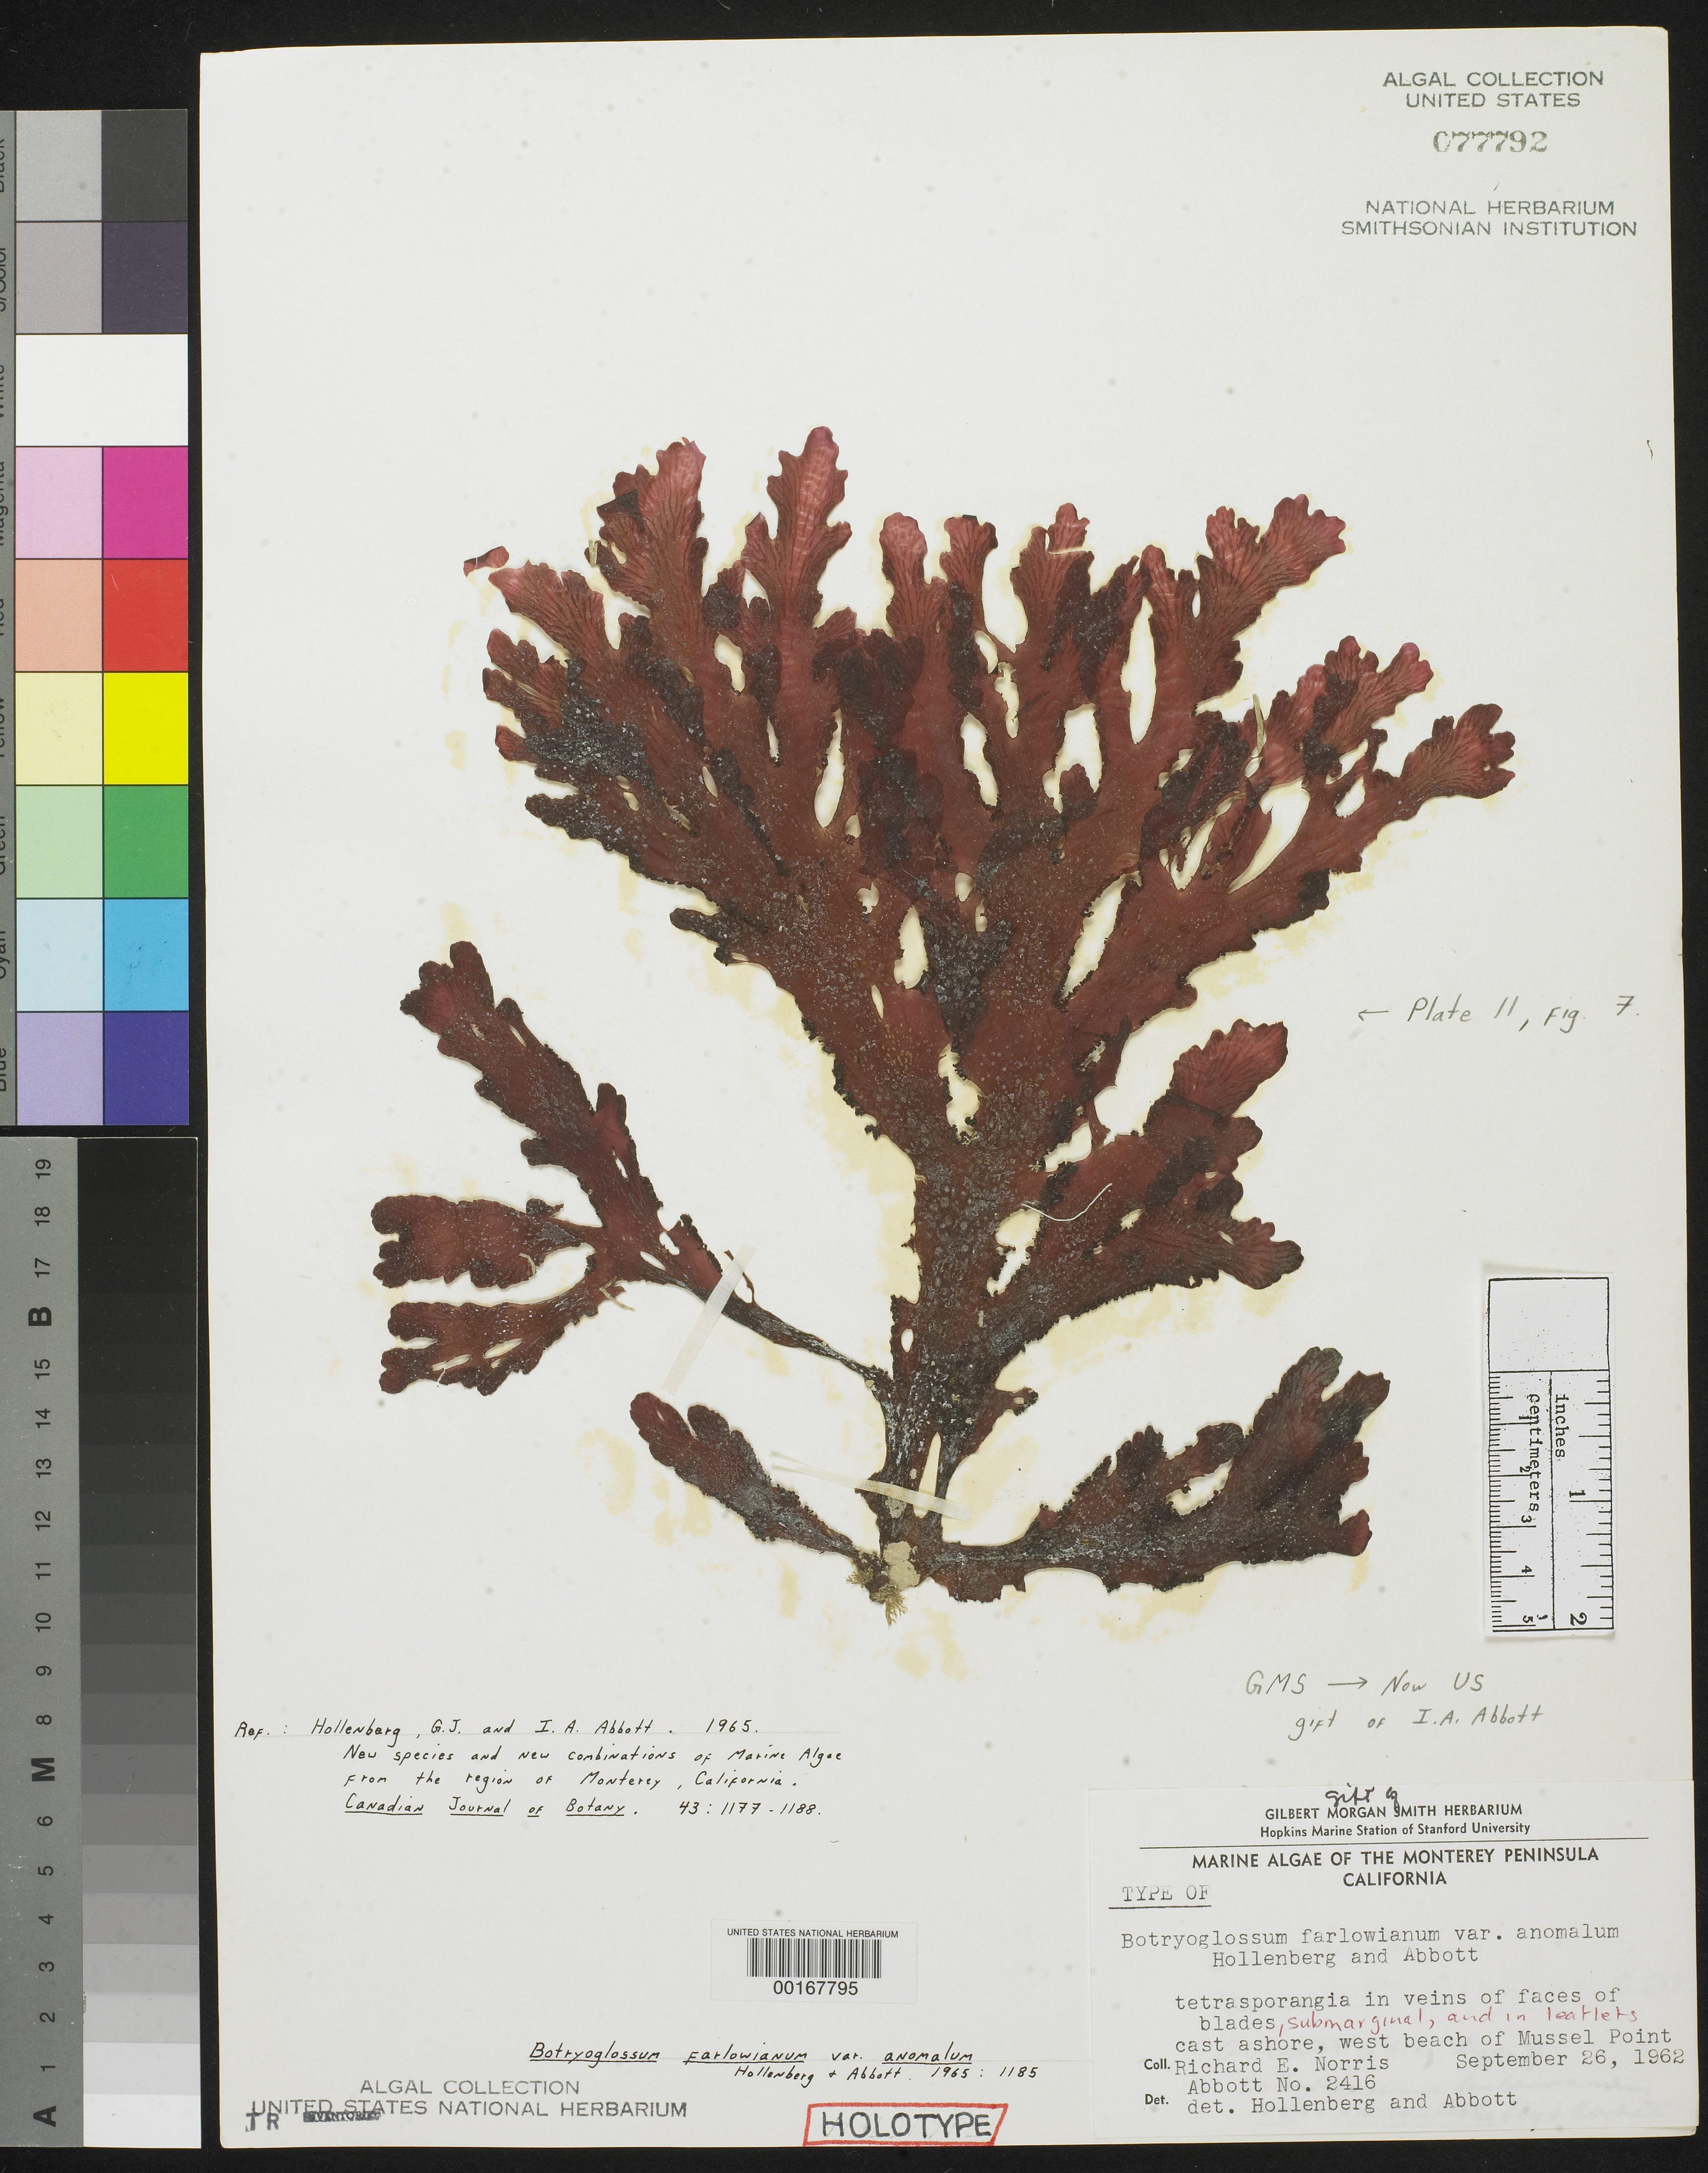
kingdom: Plantae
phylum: Rhodophyta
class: Florideophyceae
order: Ceramiales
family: Delesseriaceae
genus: Botryoglossum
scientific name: Botryoglossum farlowianum var. anomalum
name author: Hollenb. & I.A. Abbott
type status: Holotype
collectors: R. E. Norris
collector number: IAA 2416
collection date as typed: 26 Sep 1962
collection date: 1962-09-26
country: United States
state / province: California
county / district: Monterey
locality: West beach of Mussel Point.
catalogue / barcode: US 77792